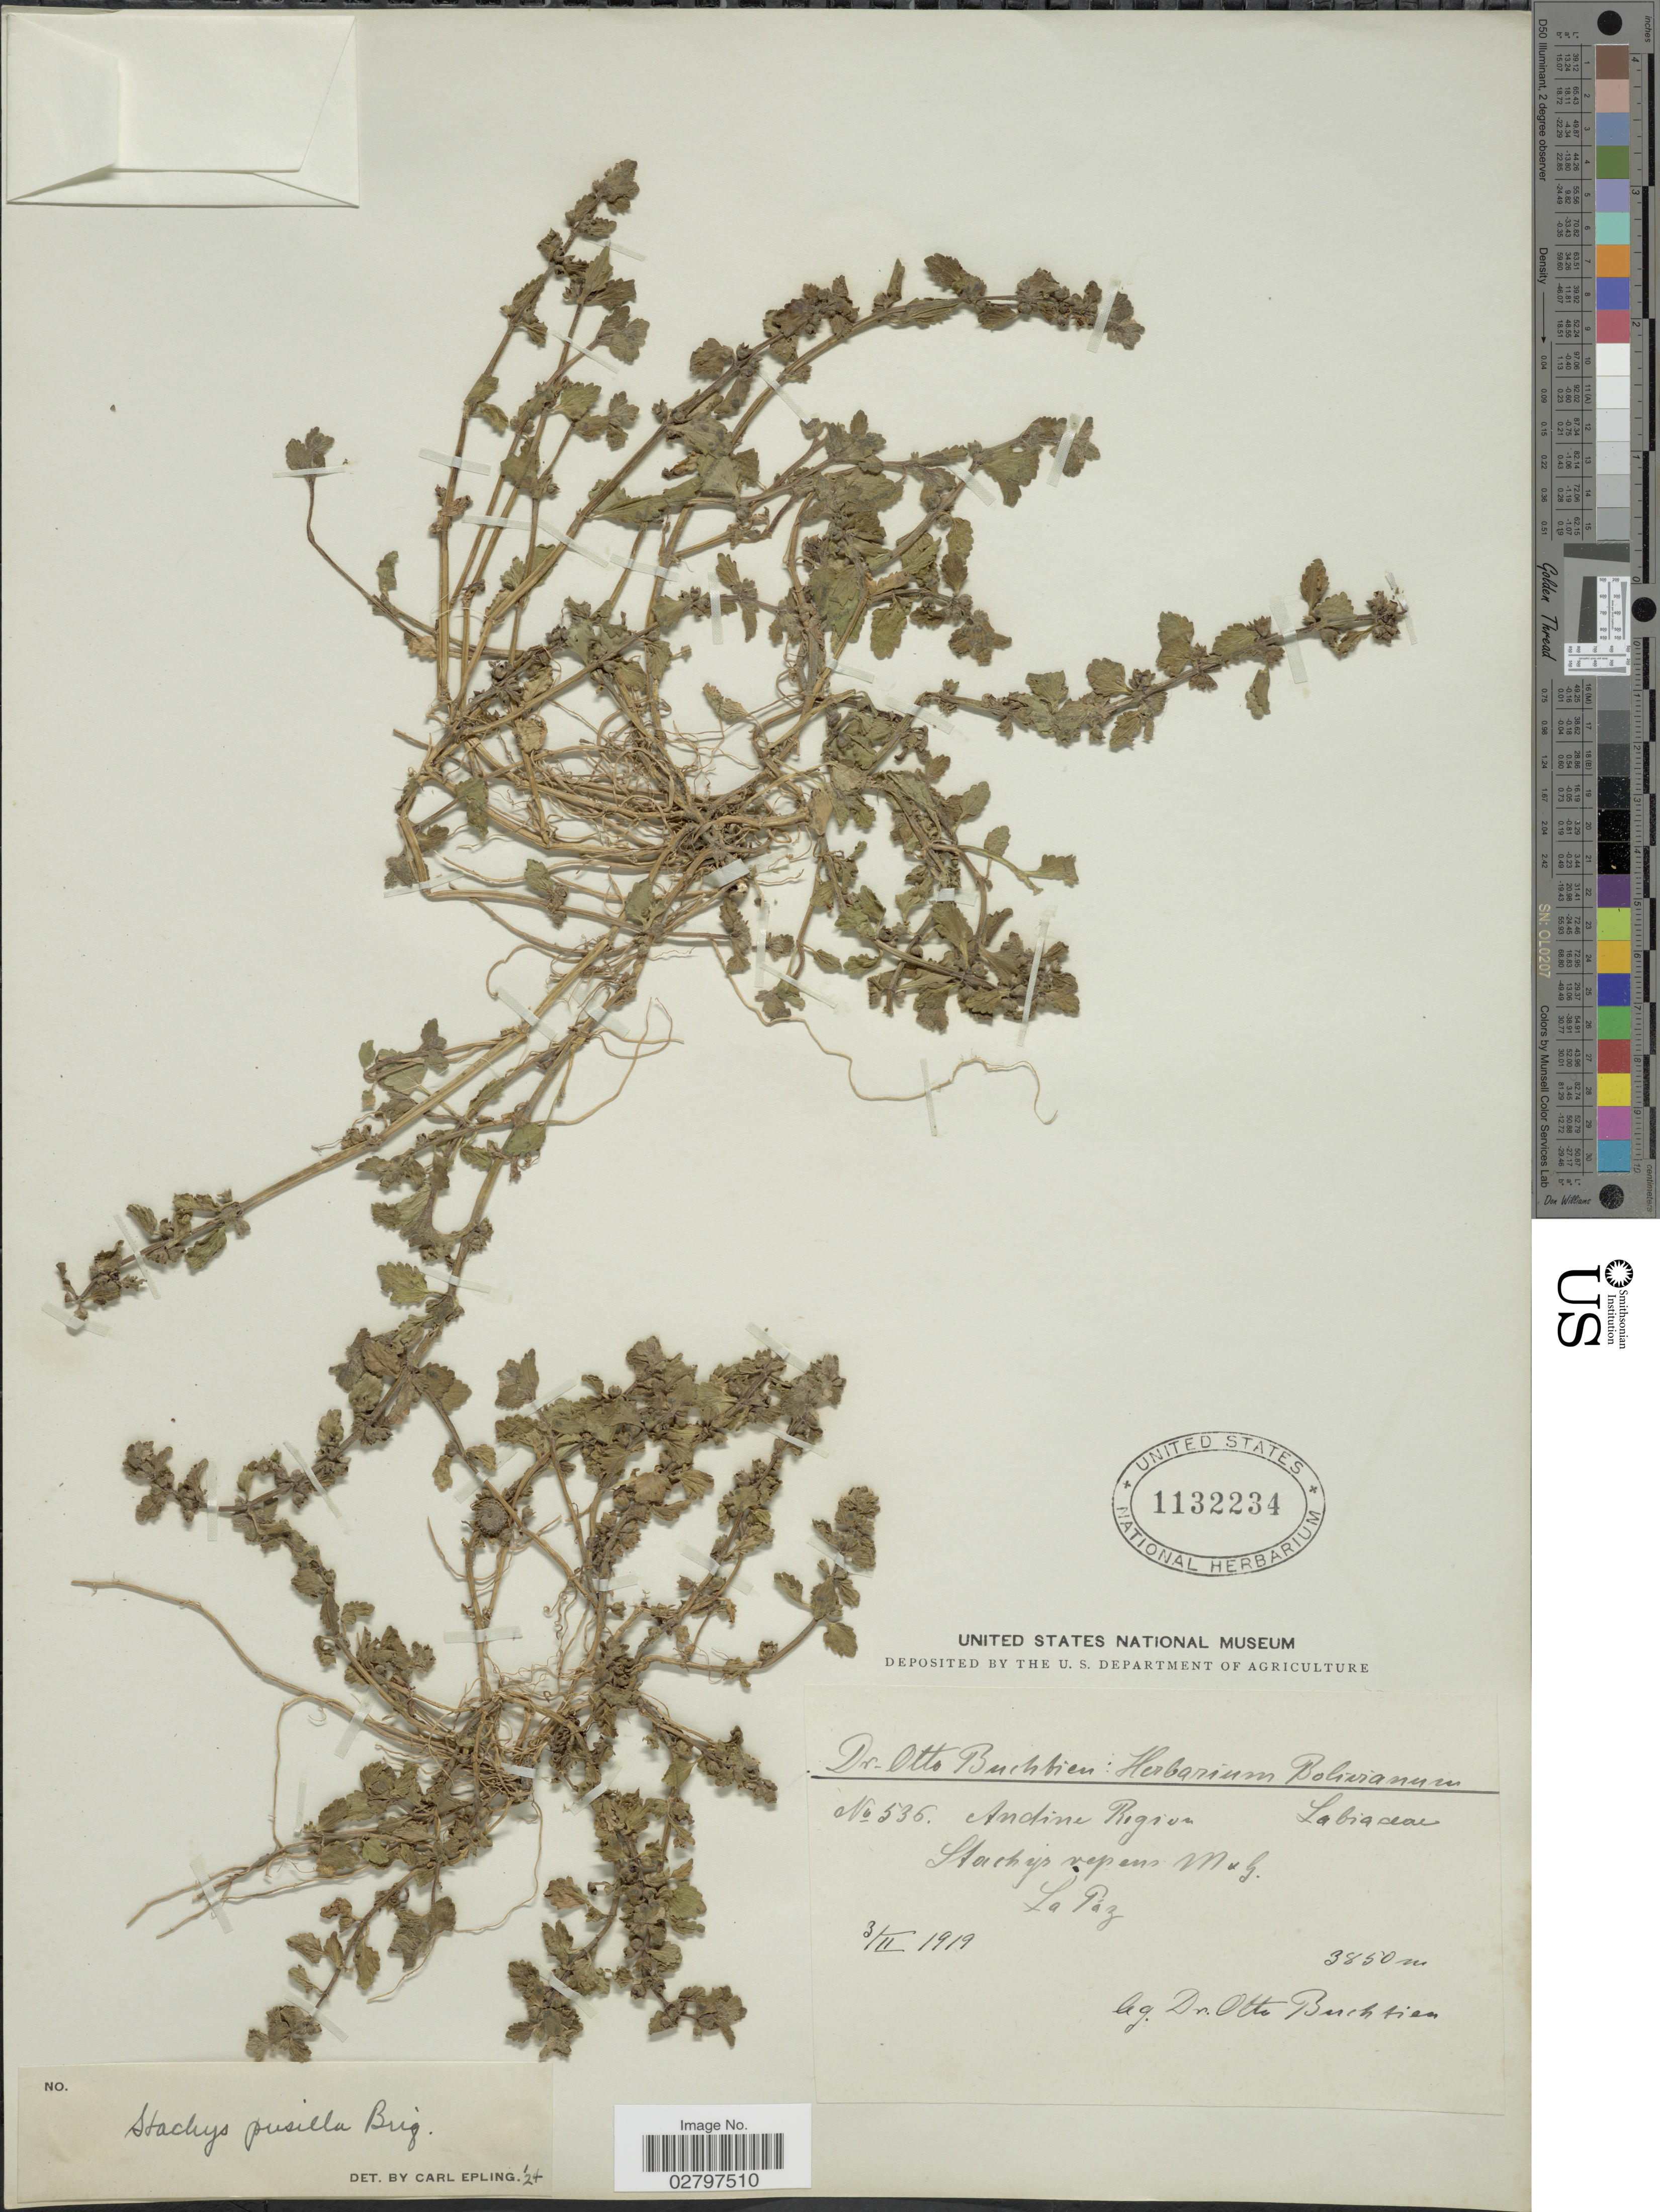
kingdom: Plantae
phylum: Tracheophyta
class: Magnoliopsida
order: Lamiales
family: Lamiaceae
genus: Stachys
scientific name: Stachys pusilla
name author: (Wedd.) Briq.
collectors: O. Buchtien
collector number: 536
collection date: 1919-02-03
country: Bolivia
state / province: La Paz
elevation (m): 3850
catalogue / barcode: US 1132234